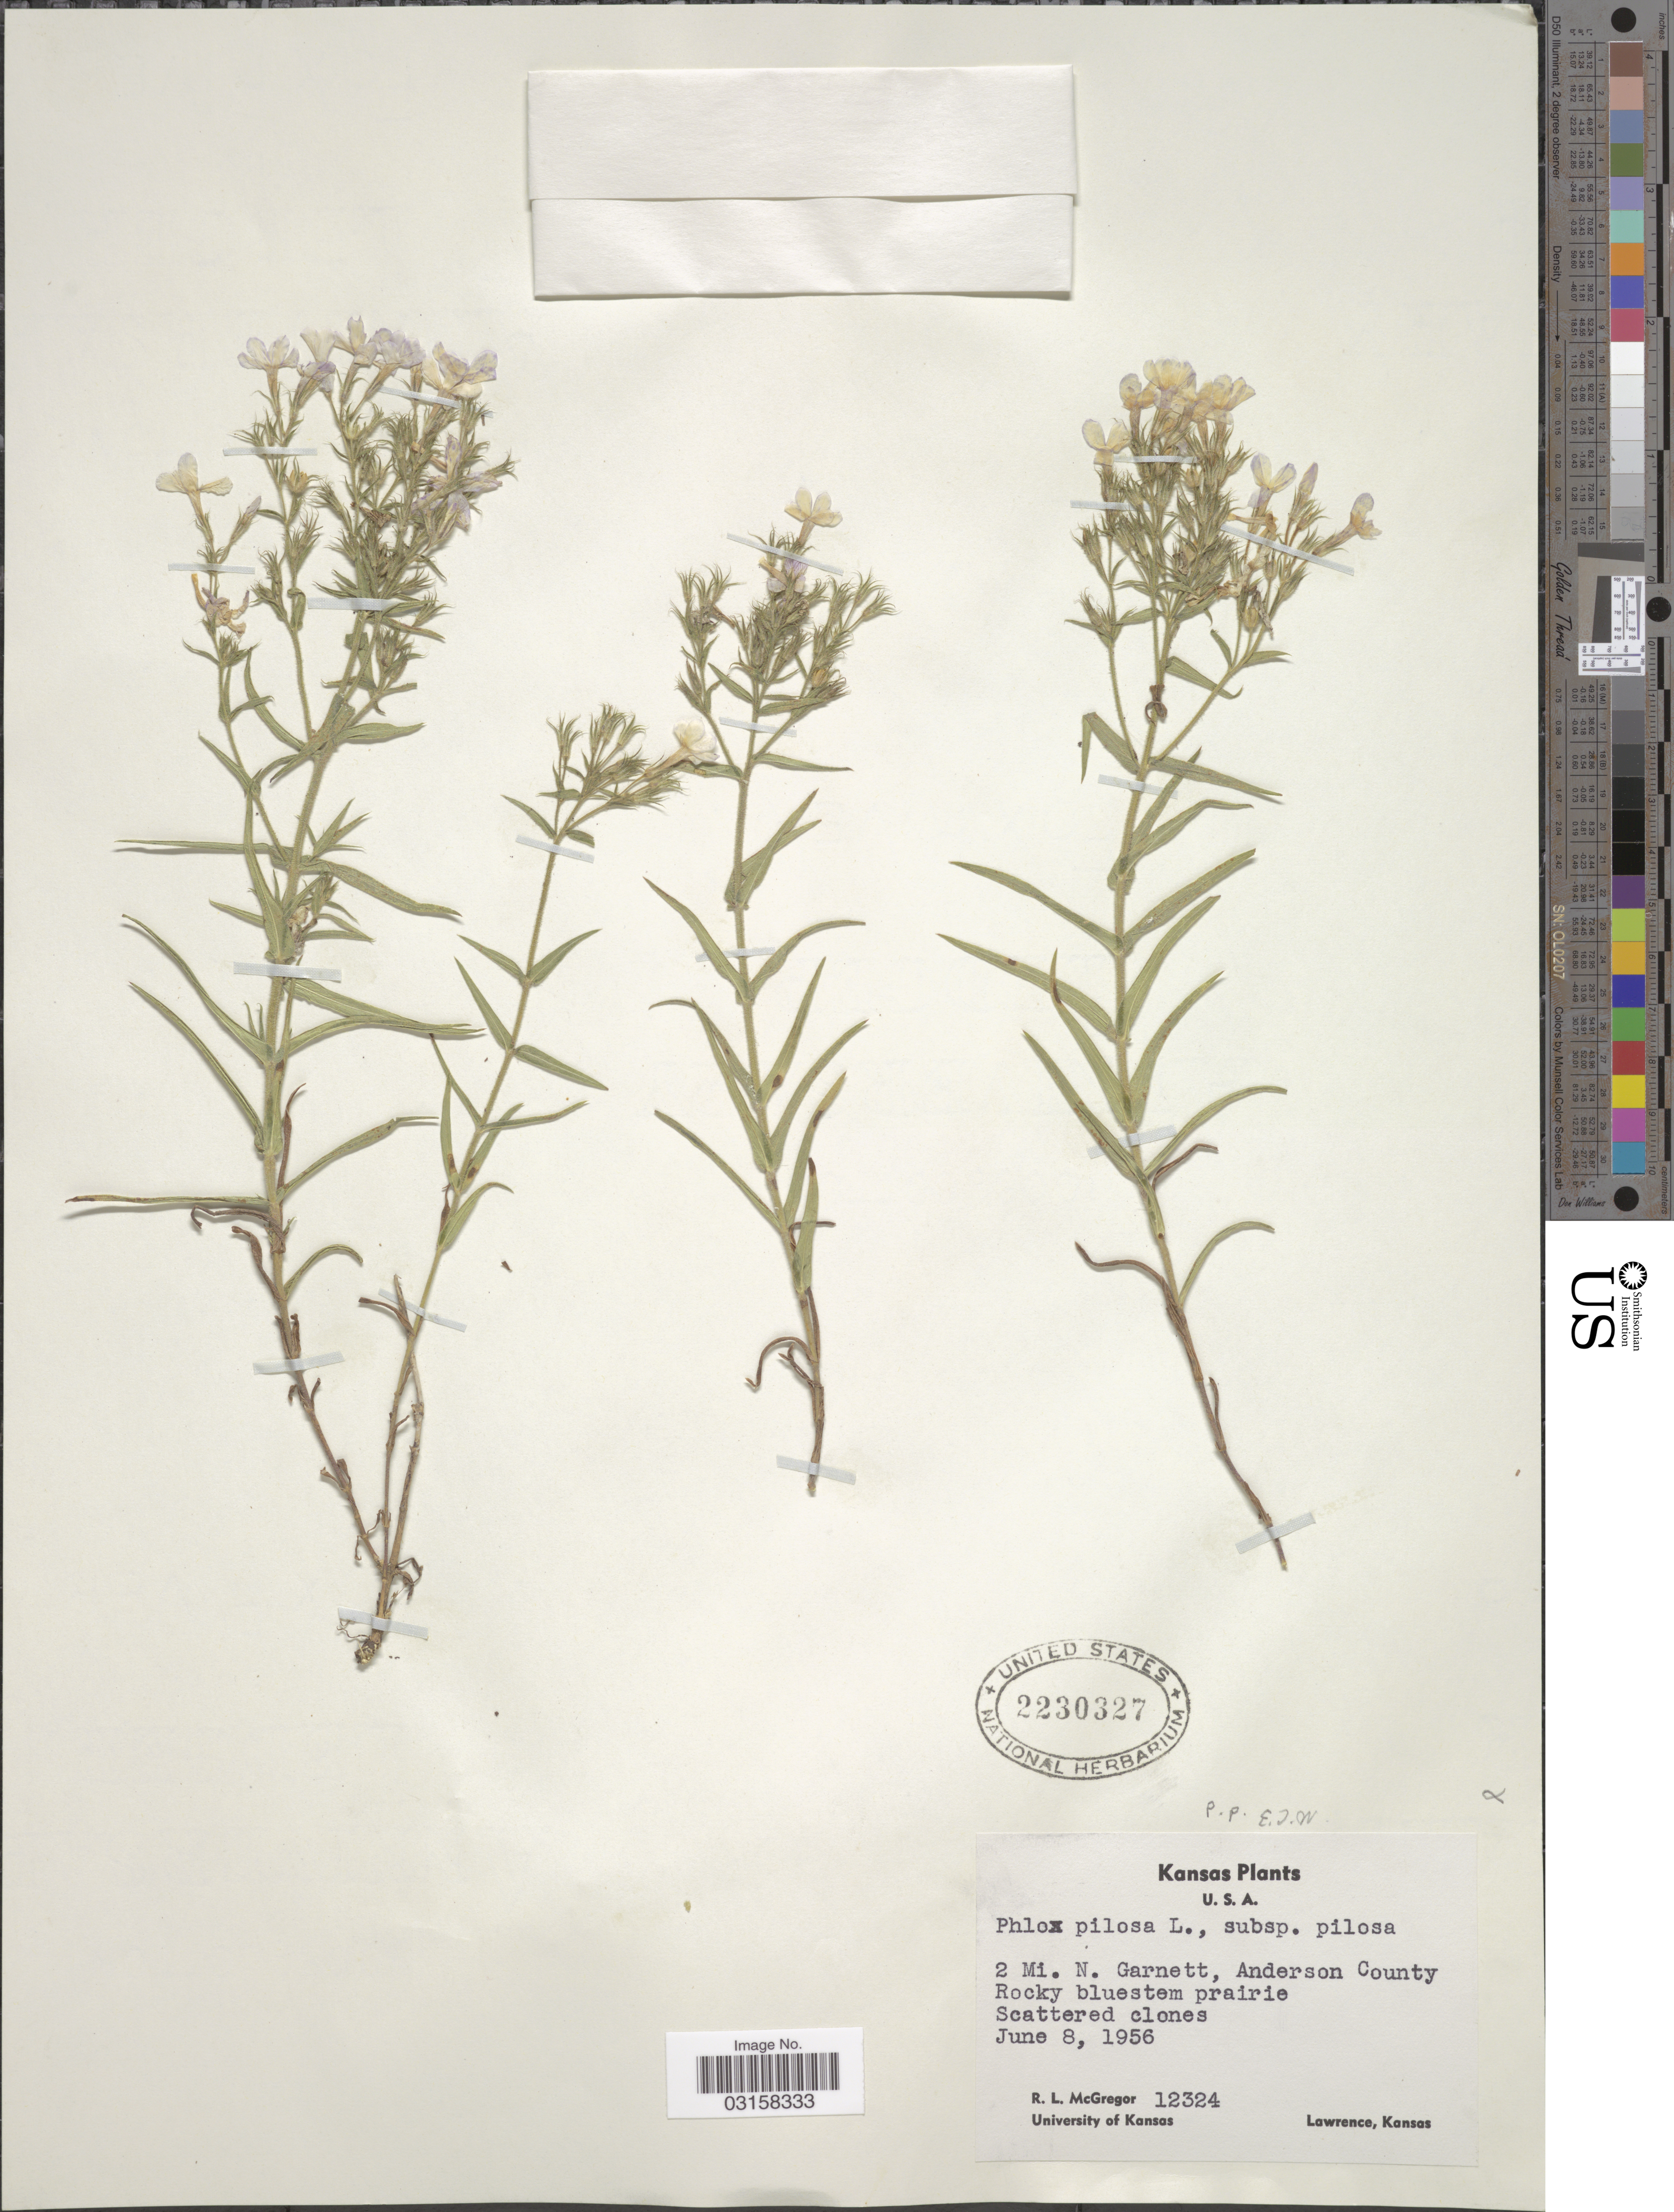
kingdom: Plantae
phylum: Tracheophyta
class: Magnoliopsida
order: Ericales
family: Polemoniaceae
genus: Phlox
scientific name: Phlox pilosa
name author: L.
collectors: R. McGregor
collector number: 12324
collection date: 1956-06-08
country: United States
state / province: Kansas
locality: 2 Mi. N. Garnett, Anderson County. Rocky bluestem prairie.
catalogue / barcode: US 2230327